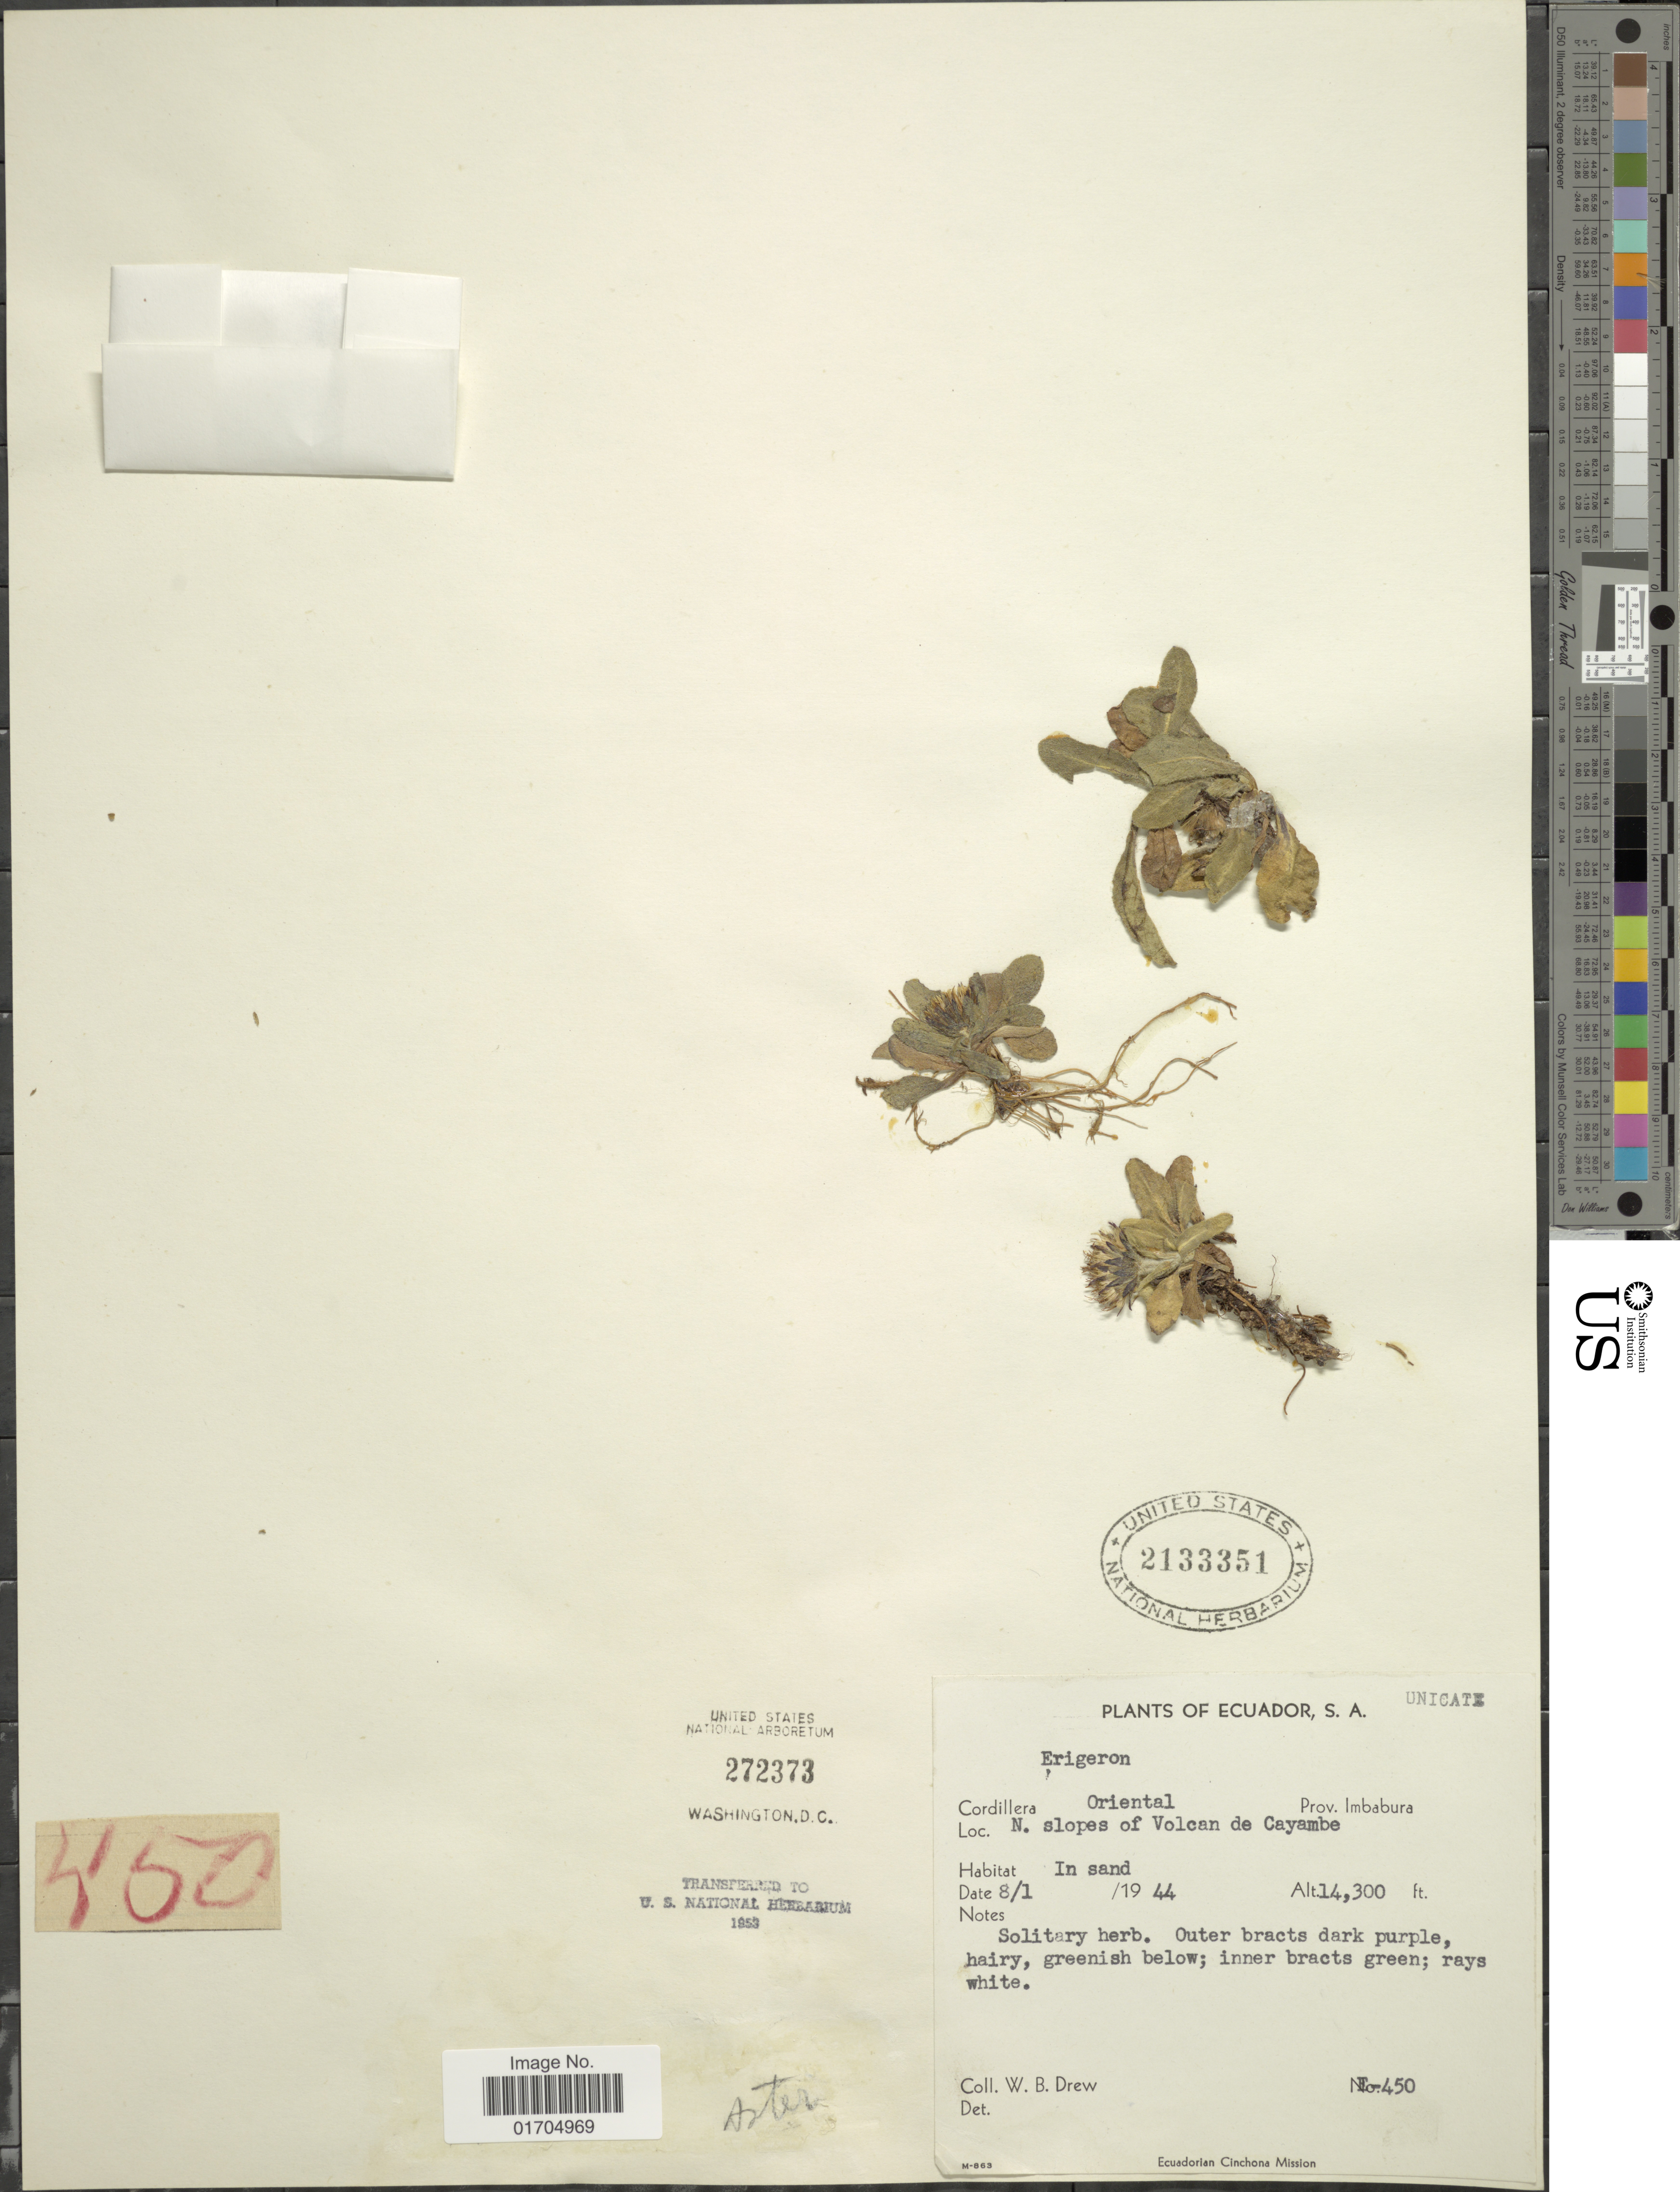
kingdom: Plantae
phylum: Tracheophyta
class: Magnoliopsida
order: Asterales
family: Asteraceae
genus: Symphyotrichum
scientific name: Symphyotrichum glabrifolium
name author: (DC.) G.L. Nesom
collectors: W. B. Drew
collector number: E-450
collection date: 1944-01-08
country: Ecuador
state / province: Imbabura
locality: S.A., Cordillera Oriental, N. slopes of Volcan de Cayambe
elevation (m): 4359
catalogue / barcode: US 2133351